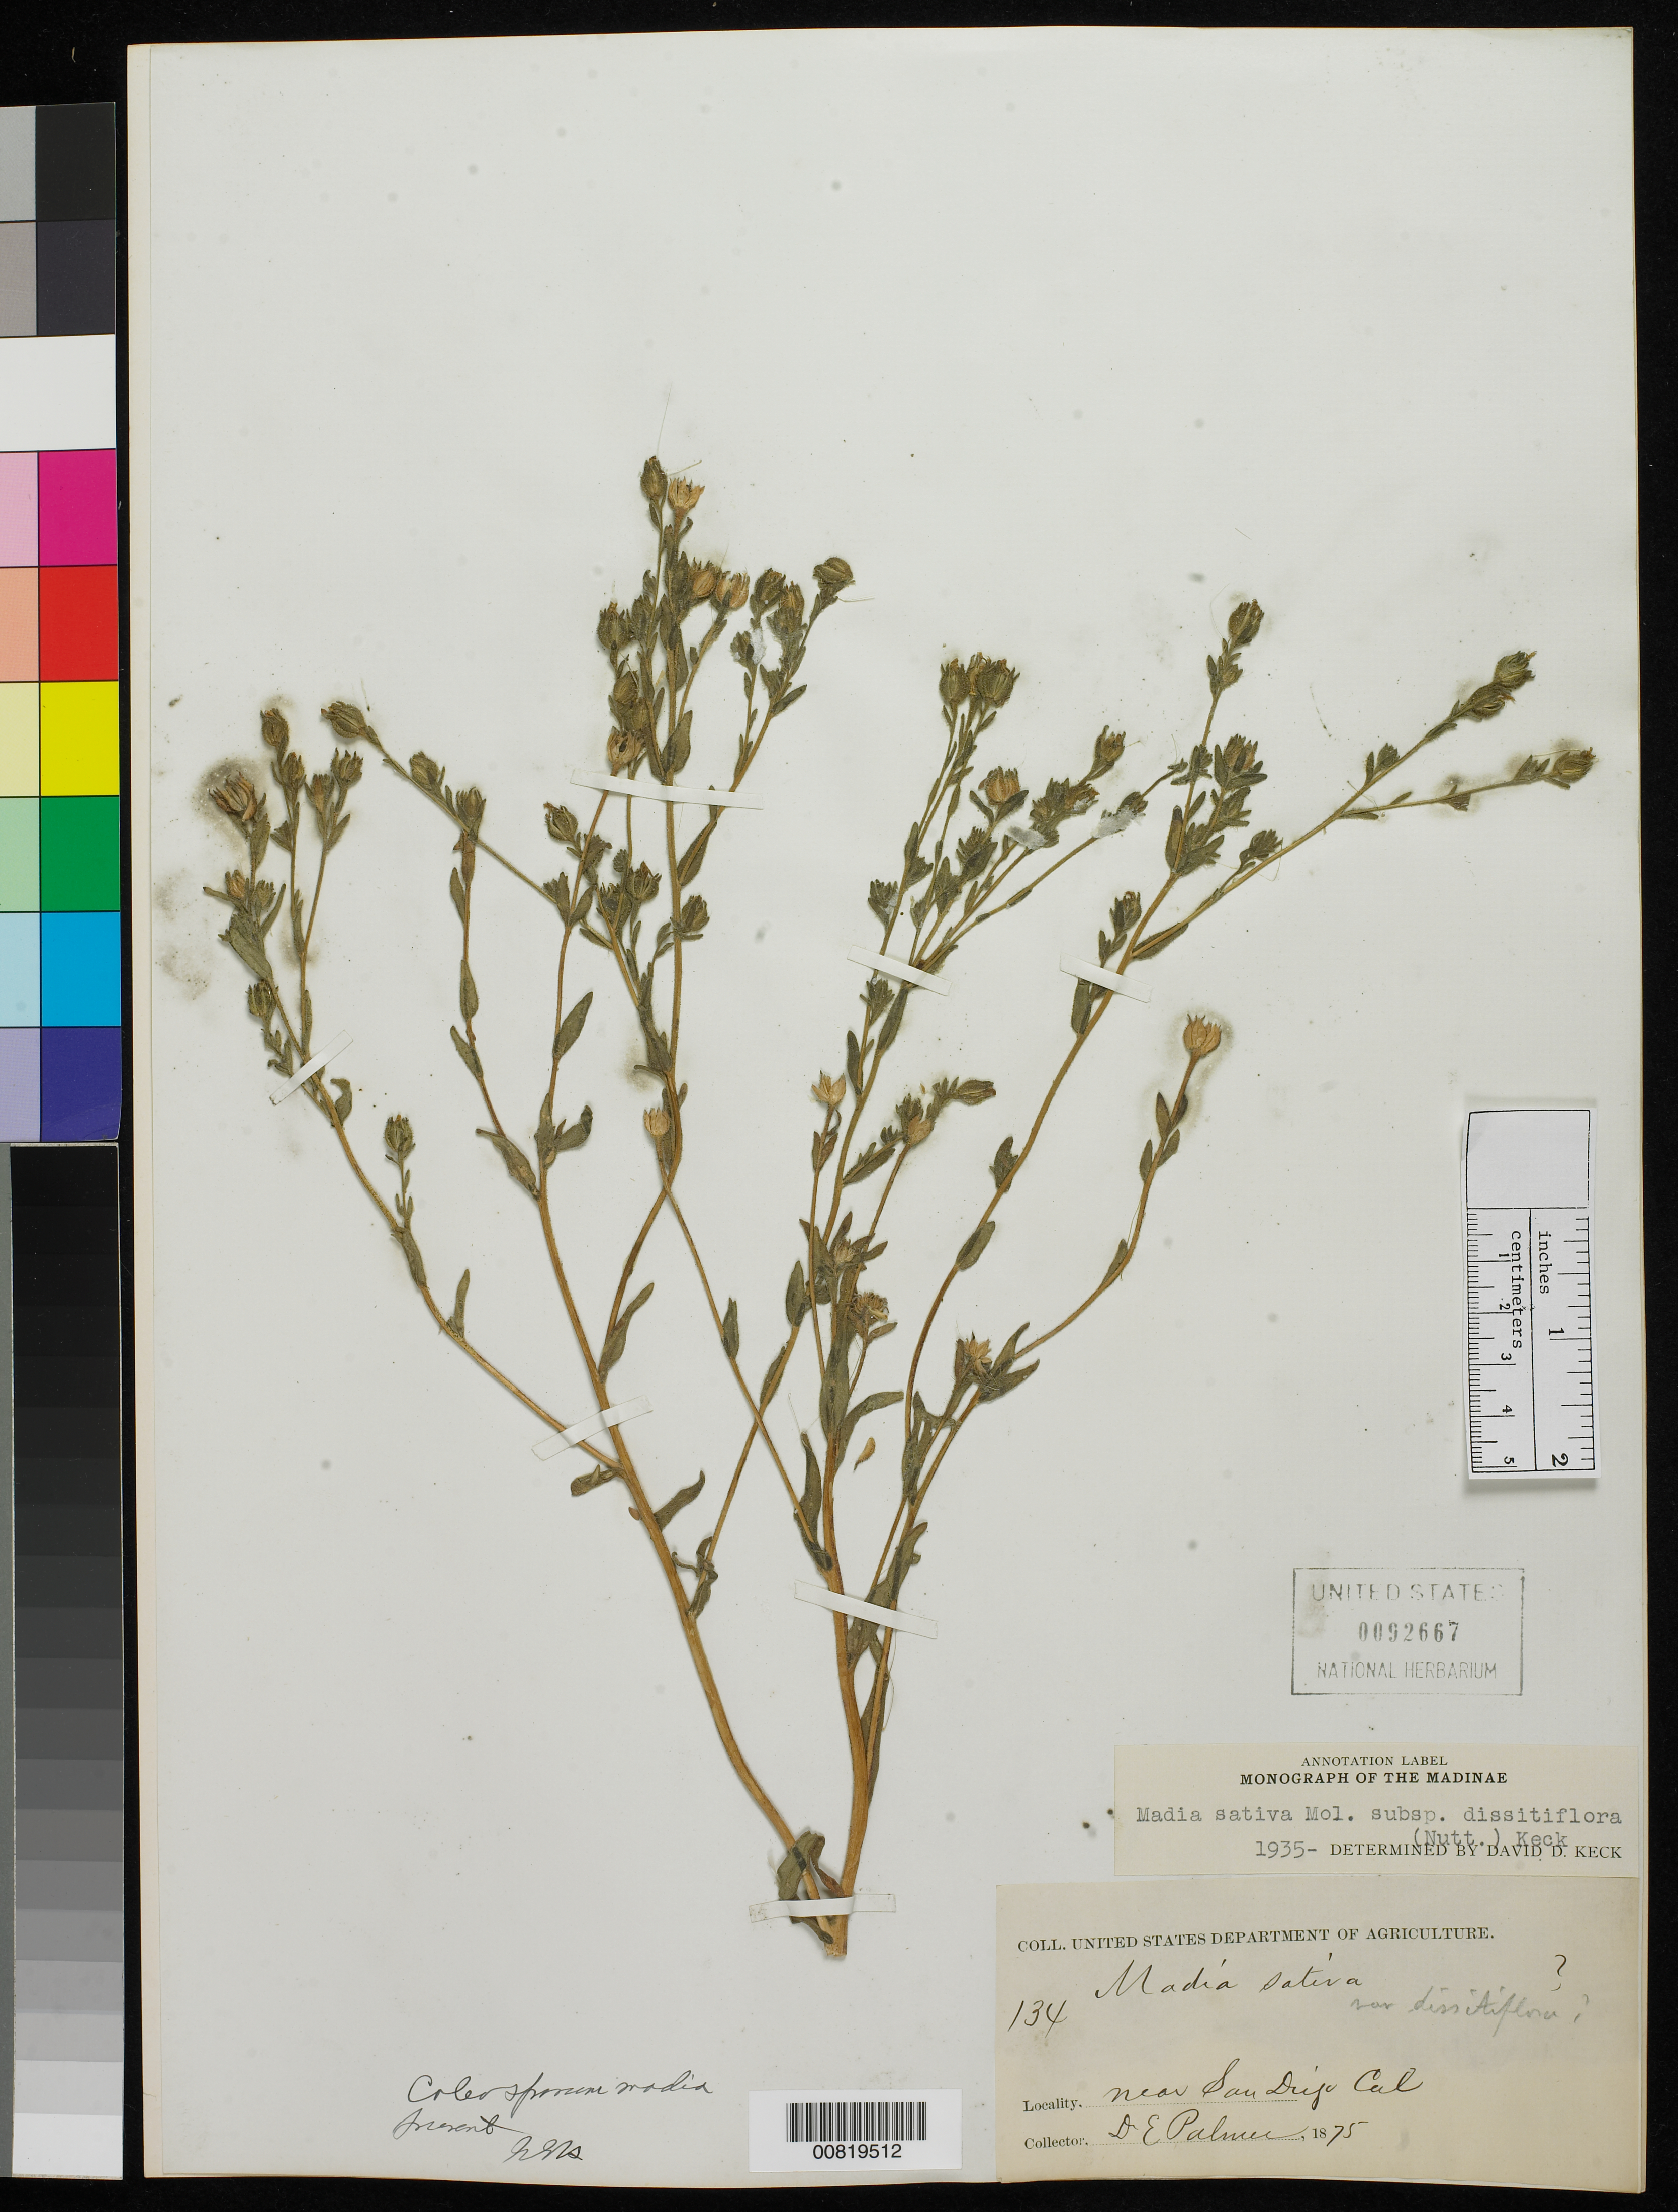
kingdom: Plantae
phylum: Tracheophyta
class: Magnoliopsida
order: Asterales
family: Asteraceae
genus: Madia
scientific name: Madia gracilis subsp. gracilis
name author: (Sm.) D.D. Keck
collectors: E. Palmer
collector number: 134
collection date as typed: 1875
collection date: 1875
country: United States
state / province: California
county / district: San Diego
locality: Near San Diego, California.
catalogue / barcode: US 92667